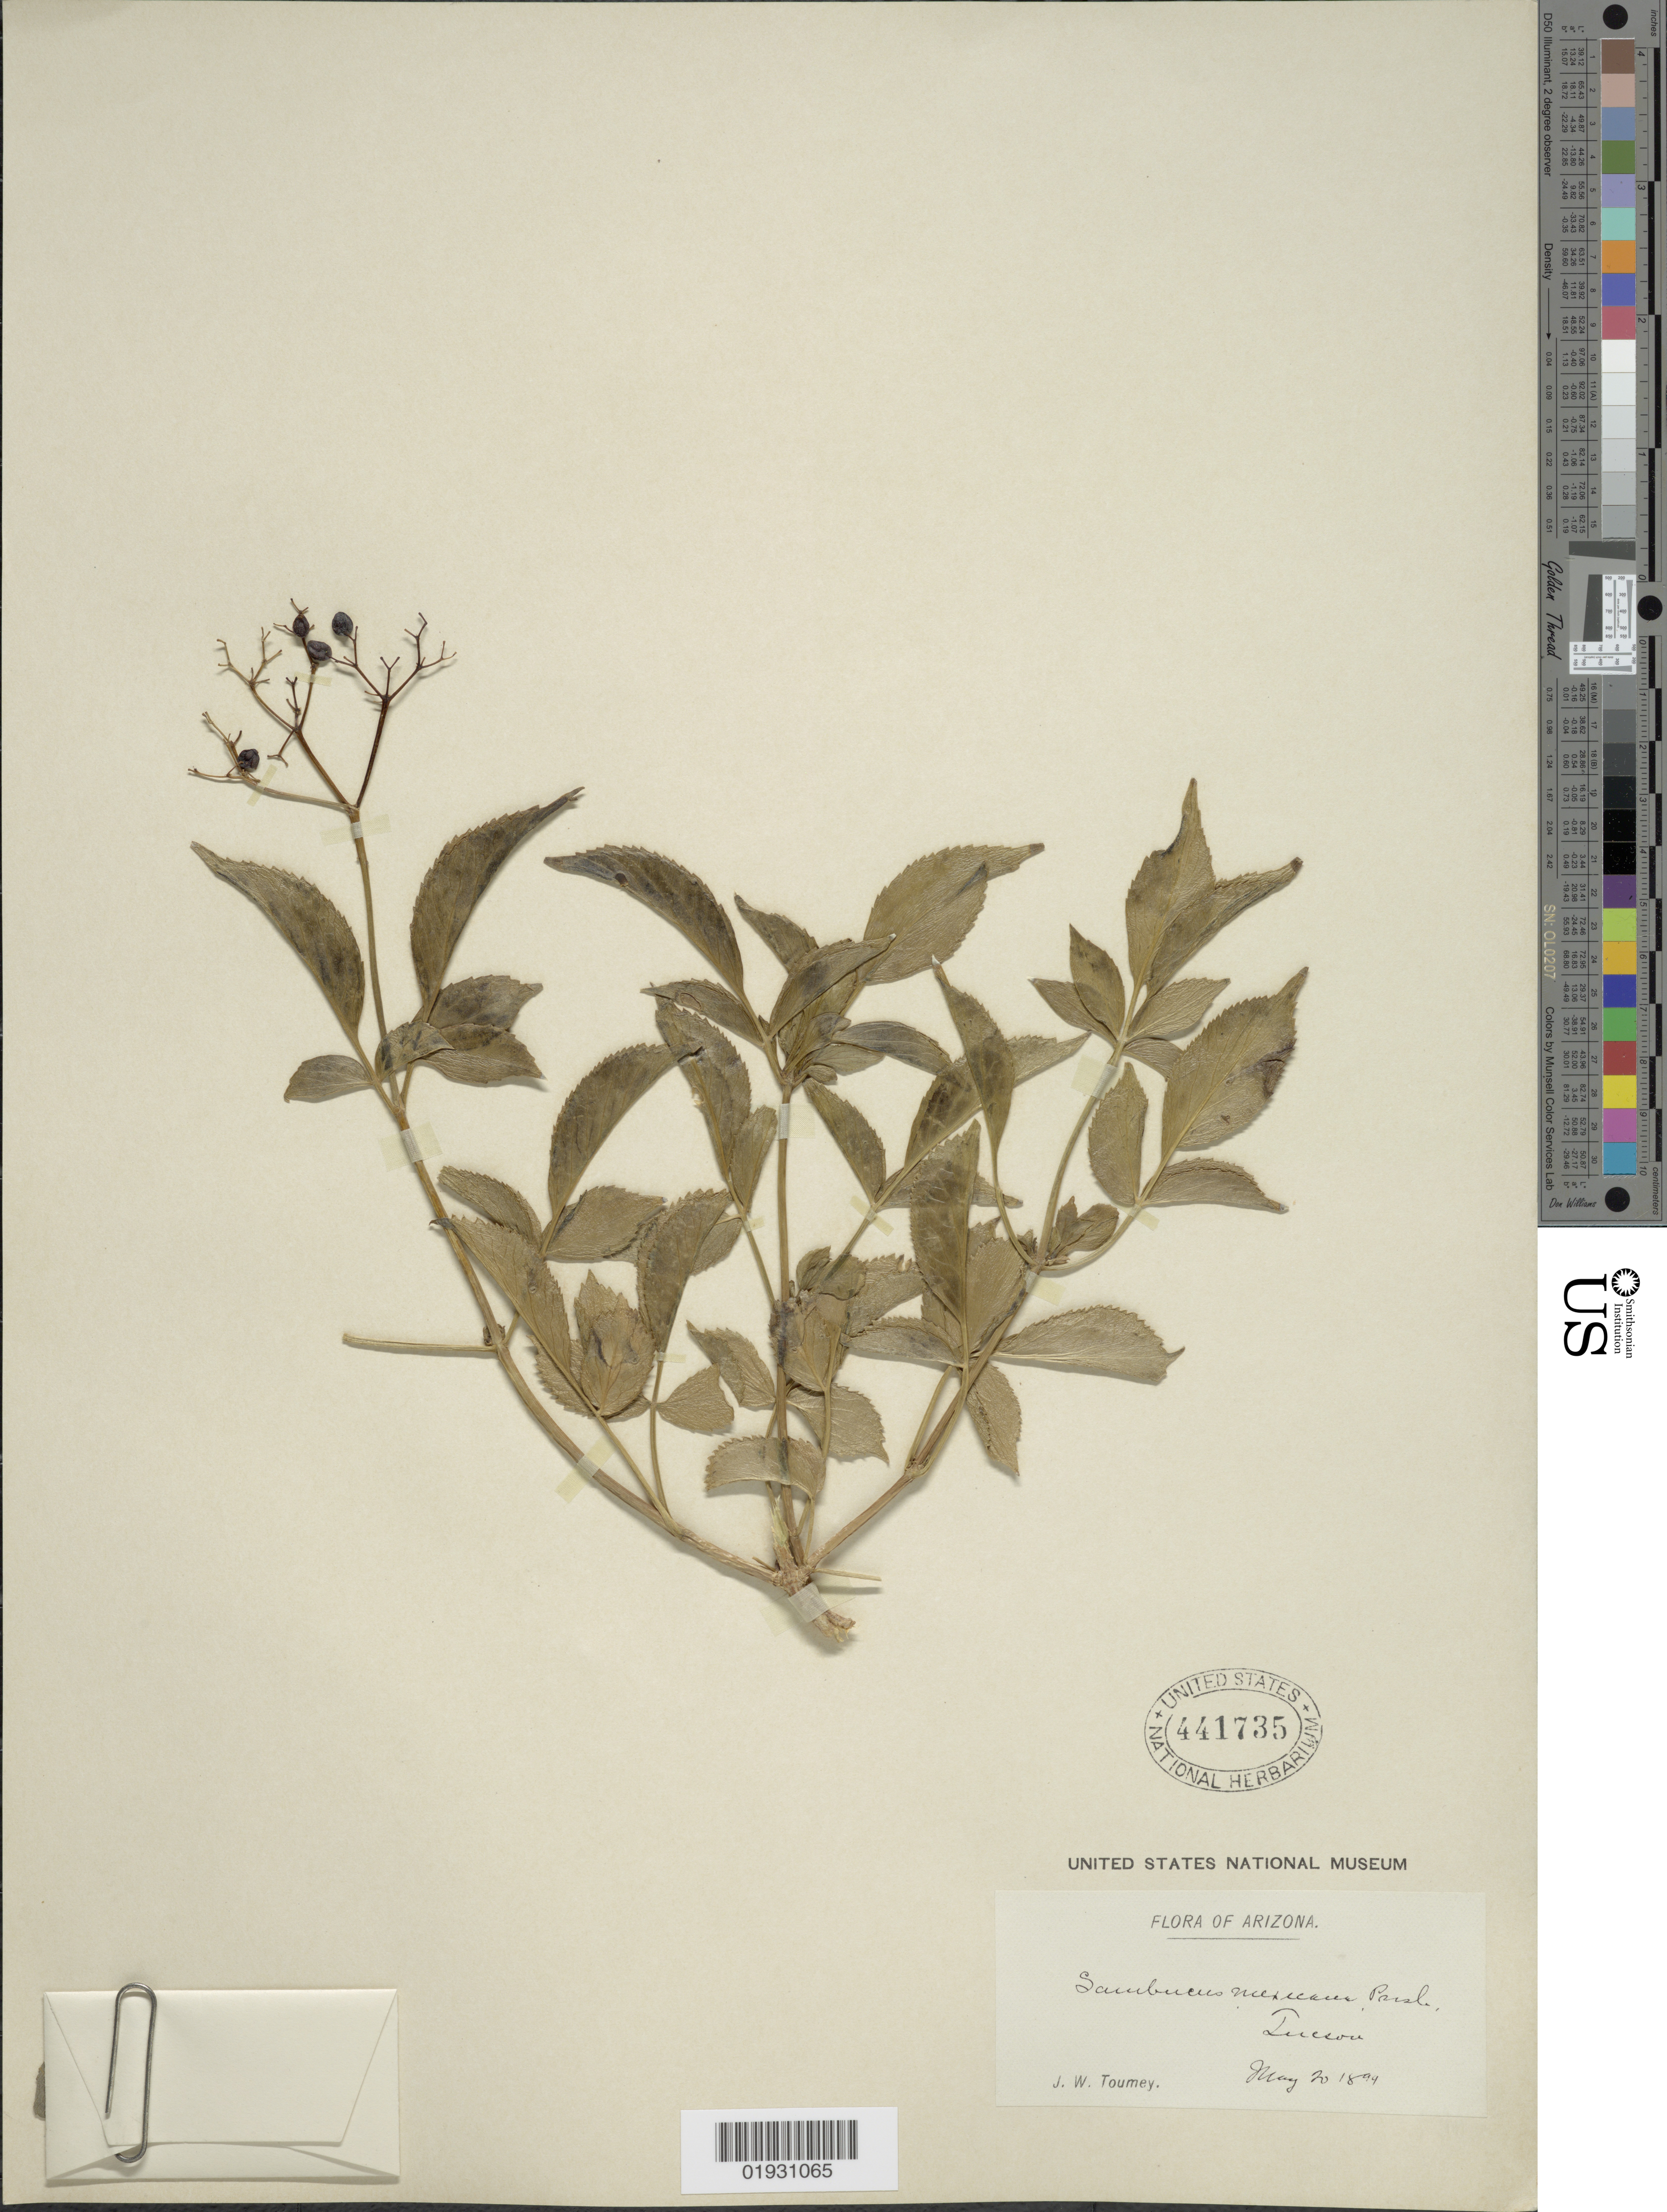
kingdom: Plantae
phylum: Tracheophyta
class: Magnoliopsida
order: Dipsacales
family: Viburnaceae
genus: Sambucus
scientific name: Sambucus mexicana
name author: C. Presl ex DC.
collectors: J. Tourney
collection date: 1899-05-02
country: United States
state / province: Arizona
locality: Tucson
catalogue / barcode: US 441735